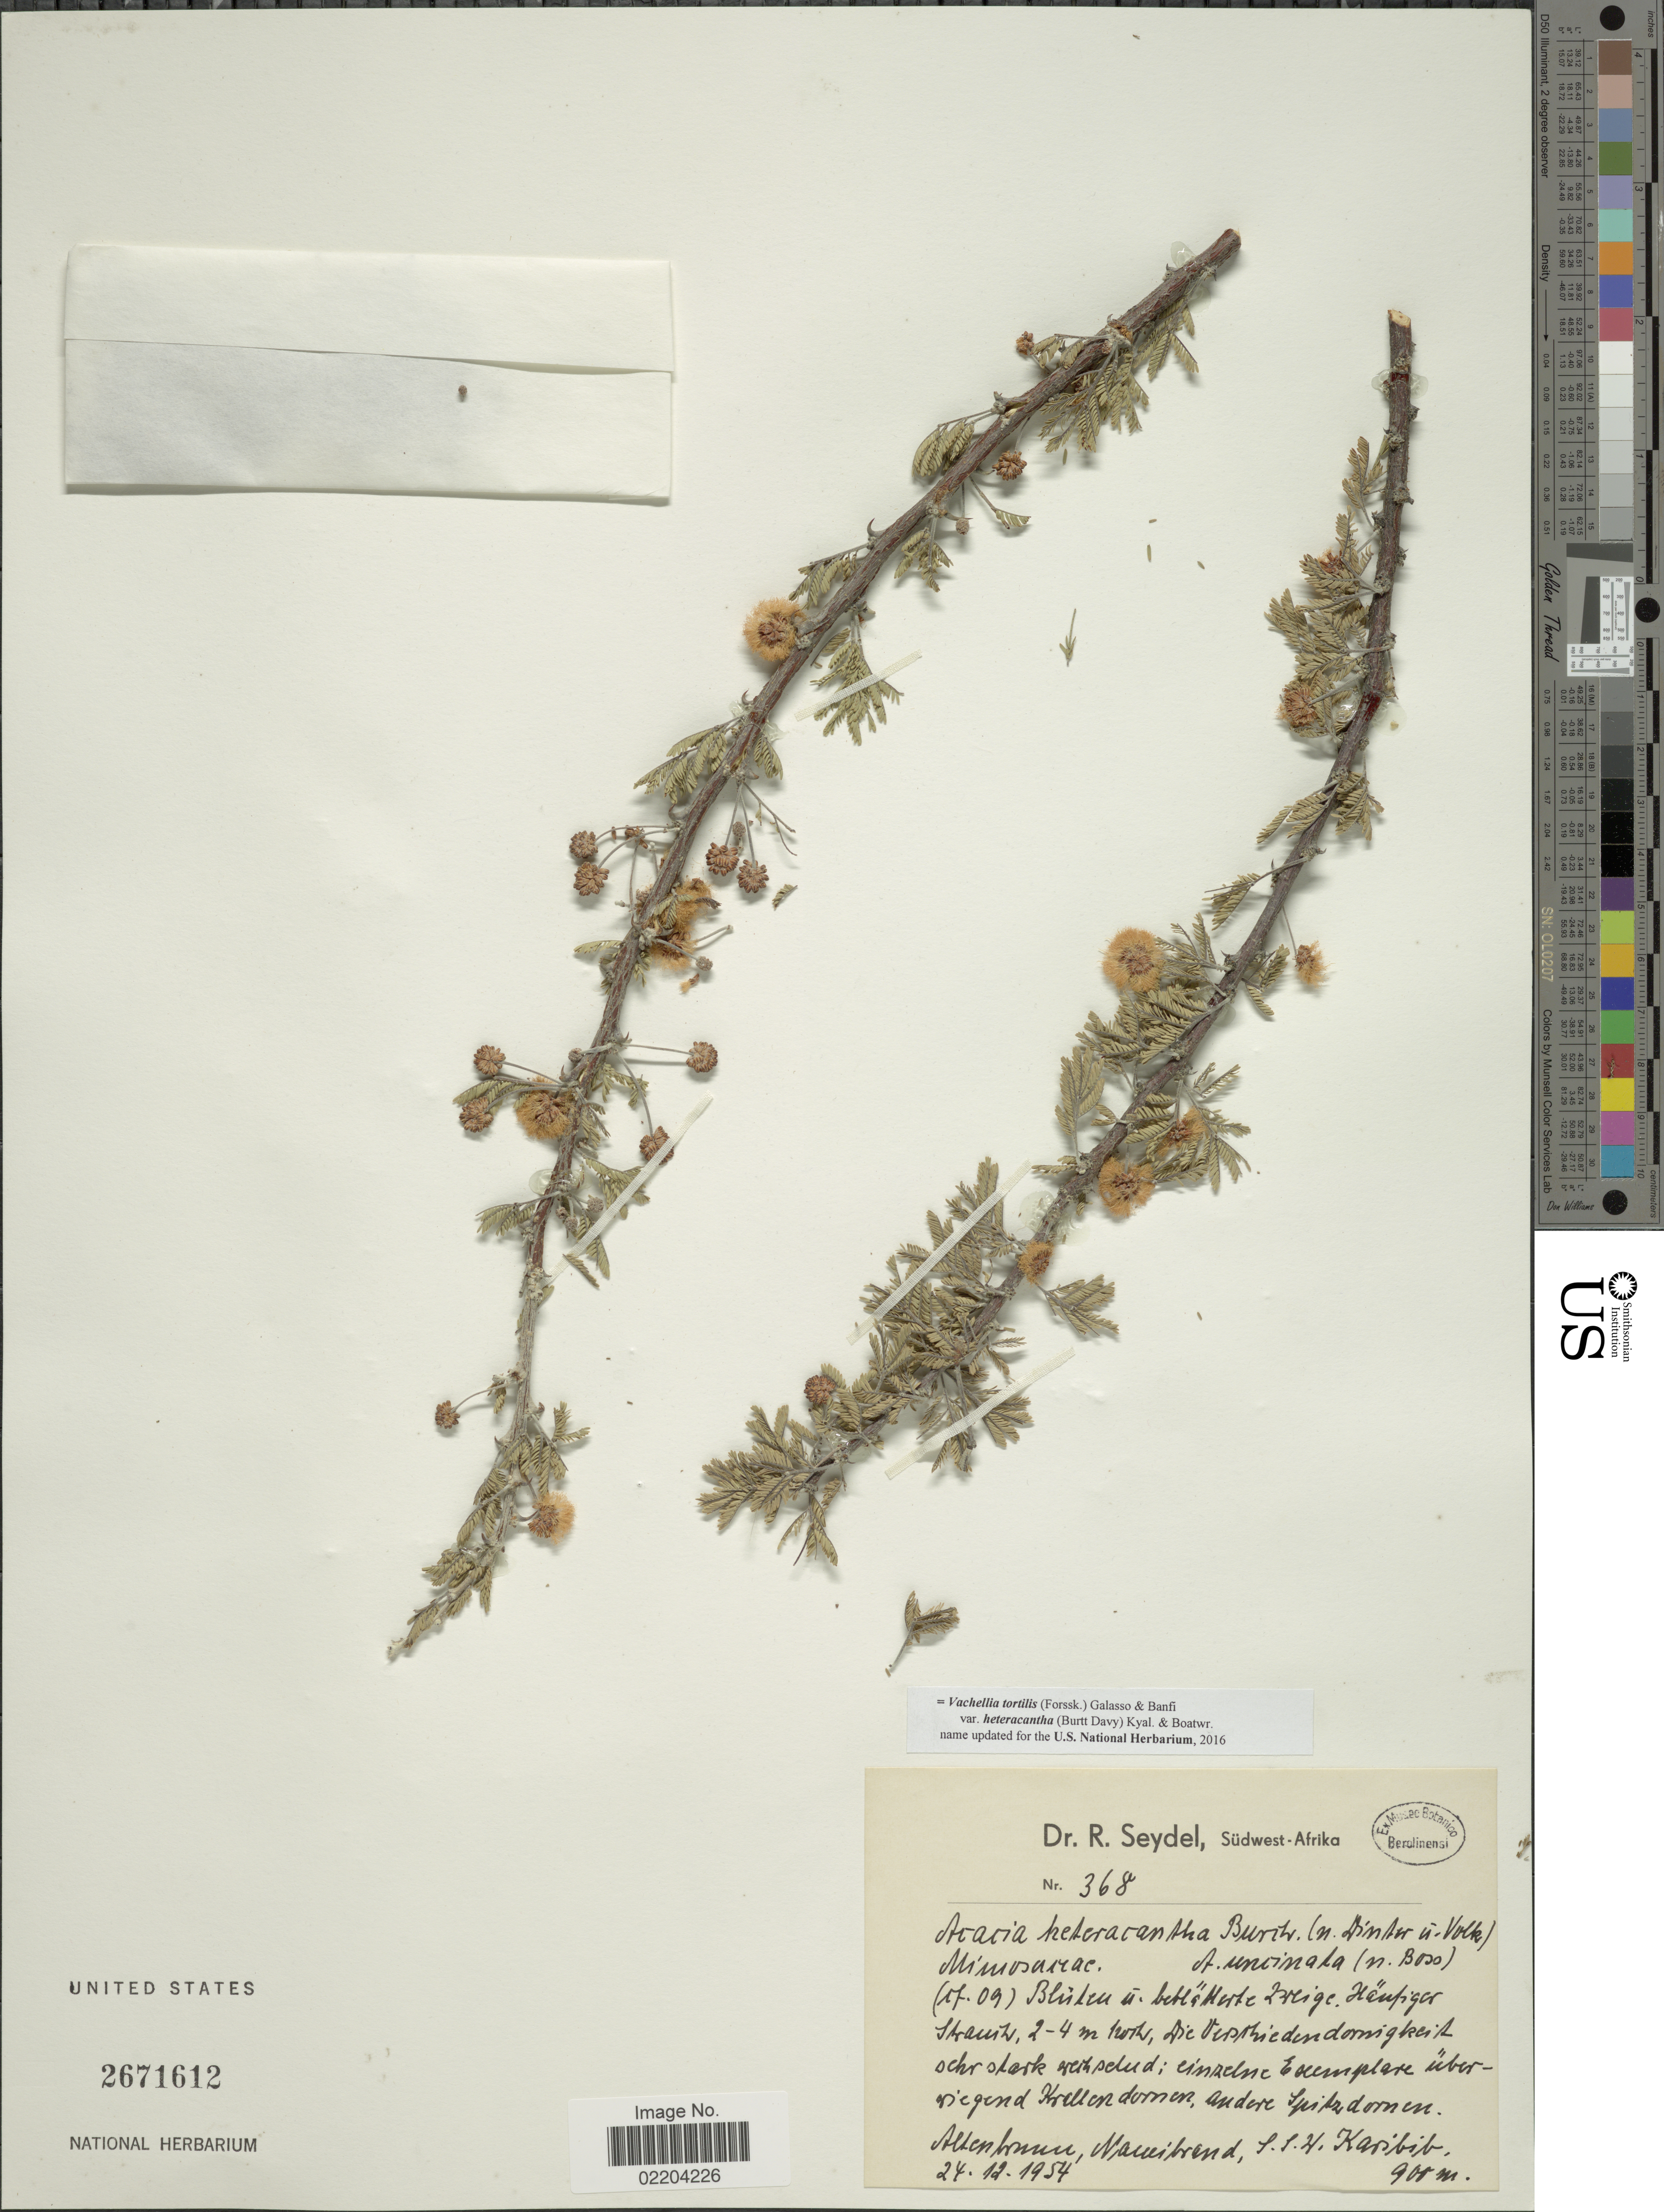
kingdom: Plantae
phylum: Tracheophyta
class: Magnoliopsida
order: Fabales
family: Fabaceae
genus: Vachellia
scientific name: Vachellia tortilis var. heteracantha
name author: (Burtt Davy) Kyal. & Boatwr.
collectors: R. Seydel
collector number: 368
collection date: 1954-12-24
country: Namibia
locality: Allenbrunn; Namibrand, S.S.W. Karibib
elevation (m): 900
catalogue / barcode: US 2671612